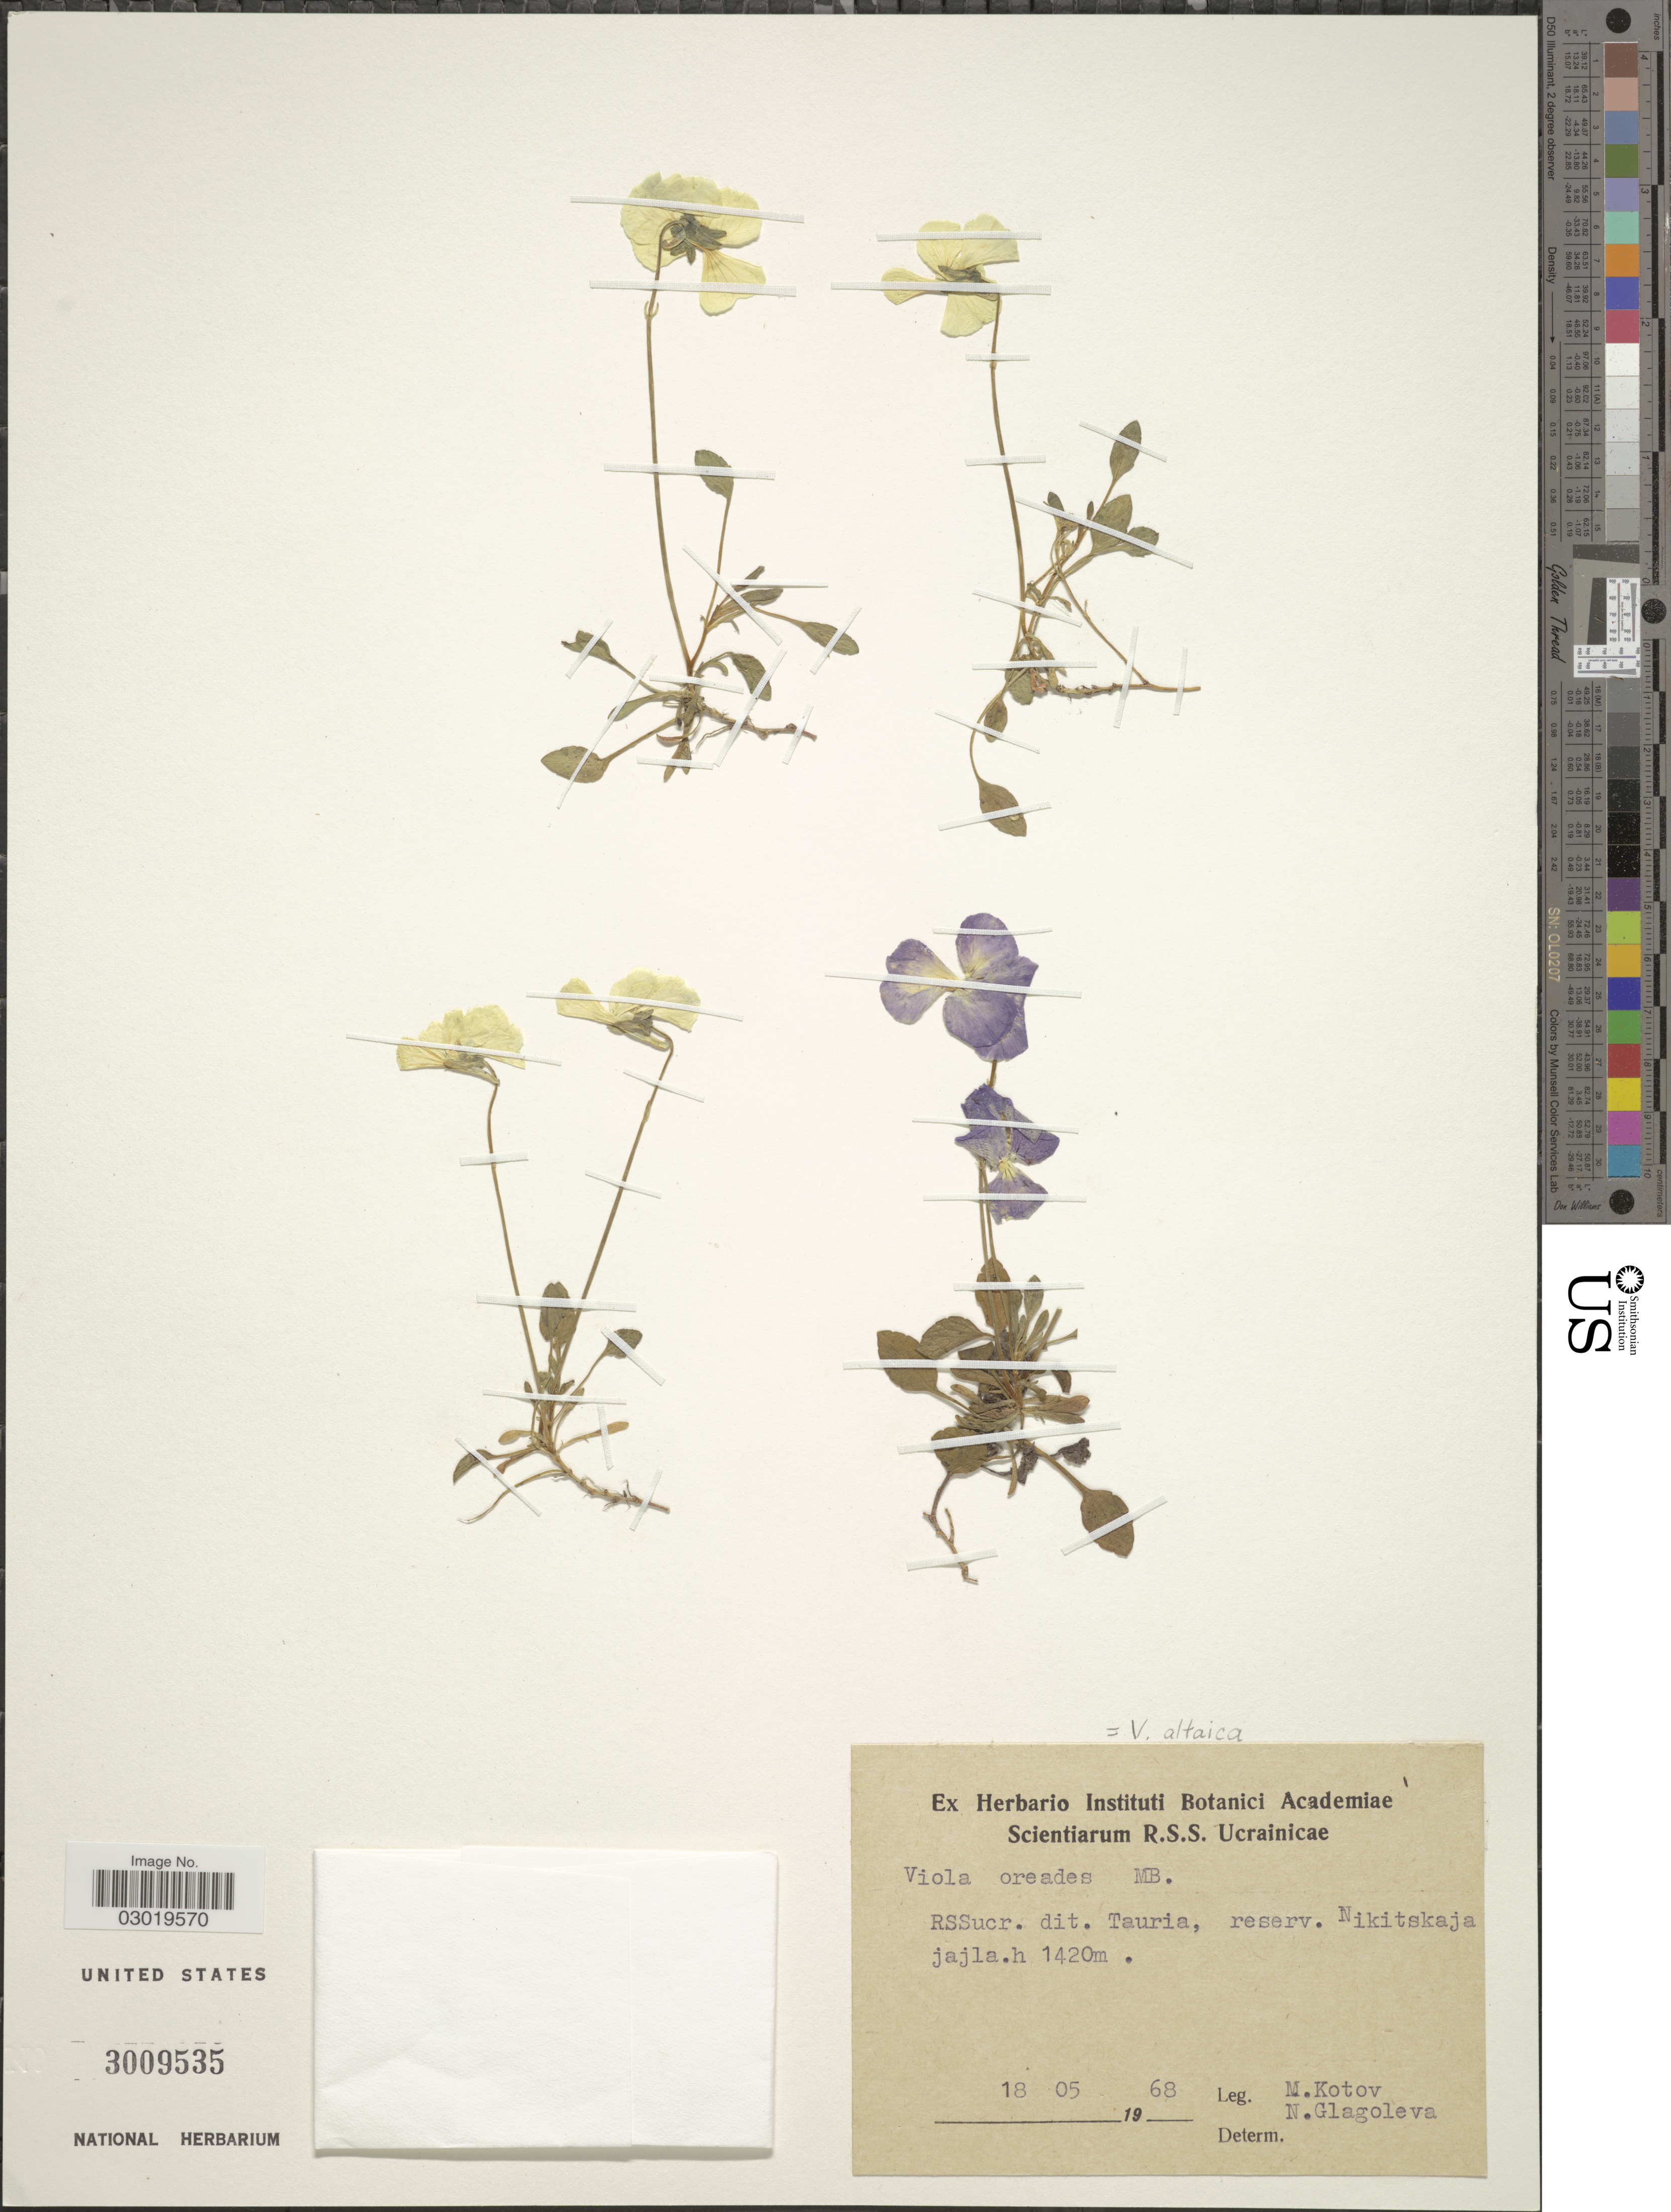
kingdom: Plantae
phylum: Tracheophyta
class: Magnoliopsida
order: Malpighiales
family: Violaceae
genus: Viola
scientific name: Viola altaica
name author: Ker Gawl.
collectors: M. Kotov & N. Glagoleva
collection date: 1968-05-18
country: Ukraine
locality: RSSucr. dit. Tauria, reserv. Nikitskaja jajla.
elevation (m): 1420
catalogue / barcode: US 3009535